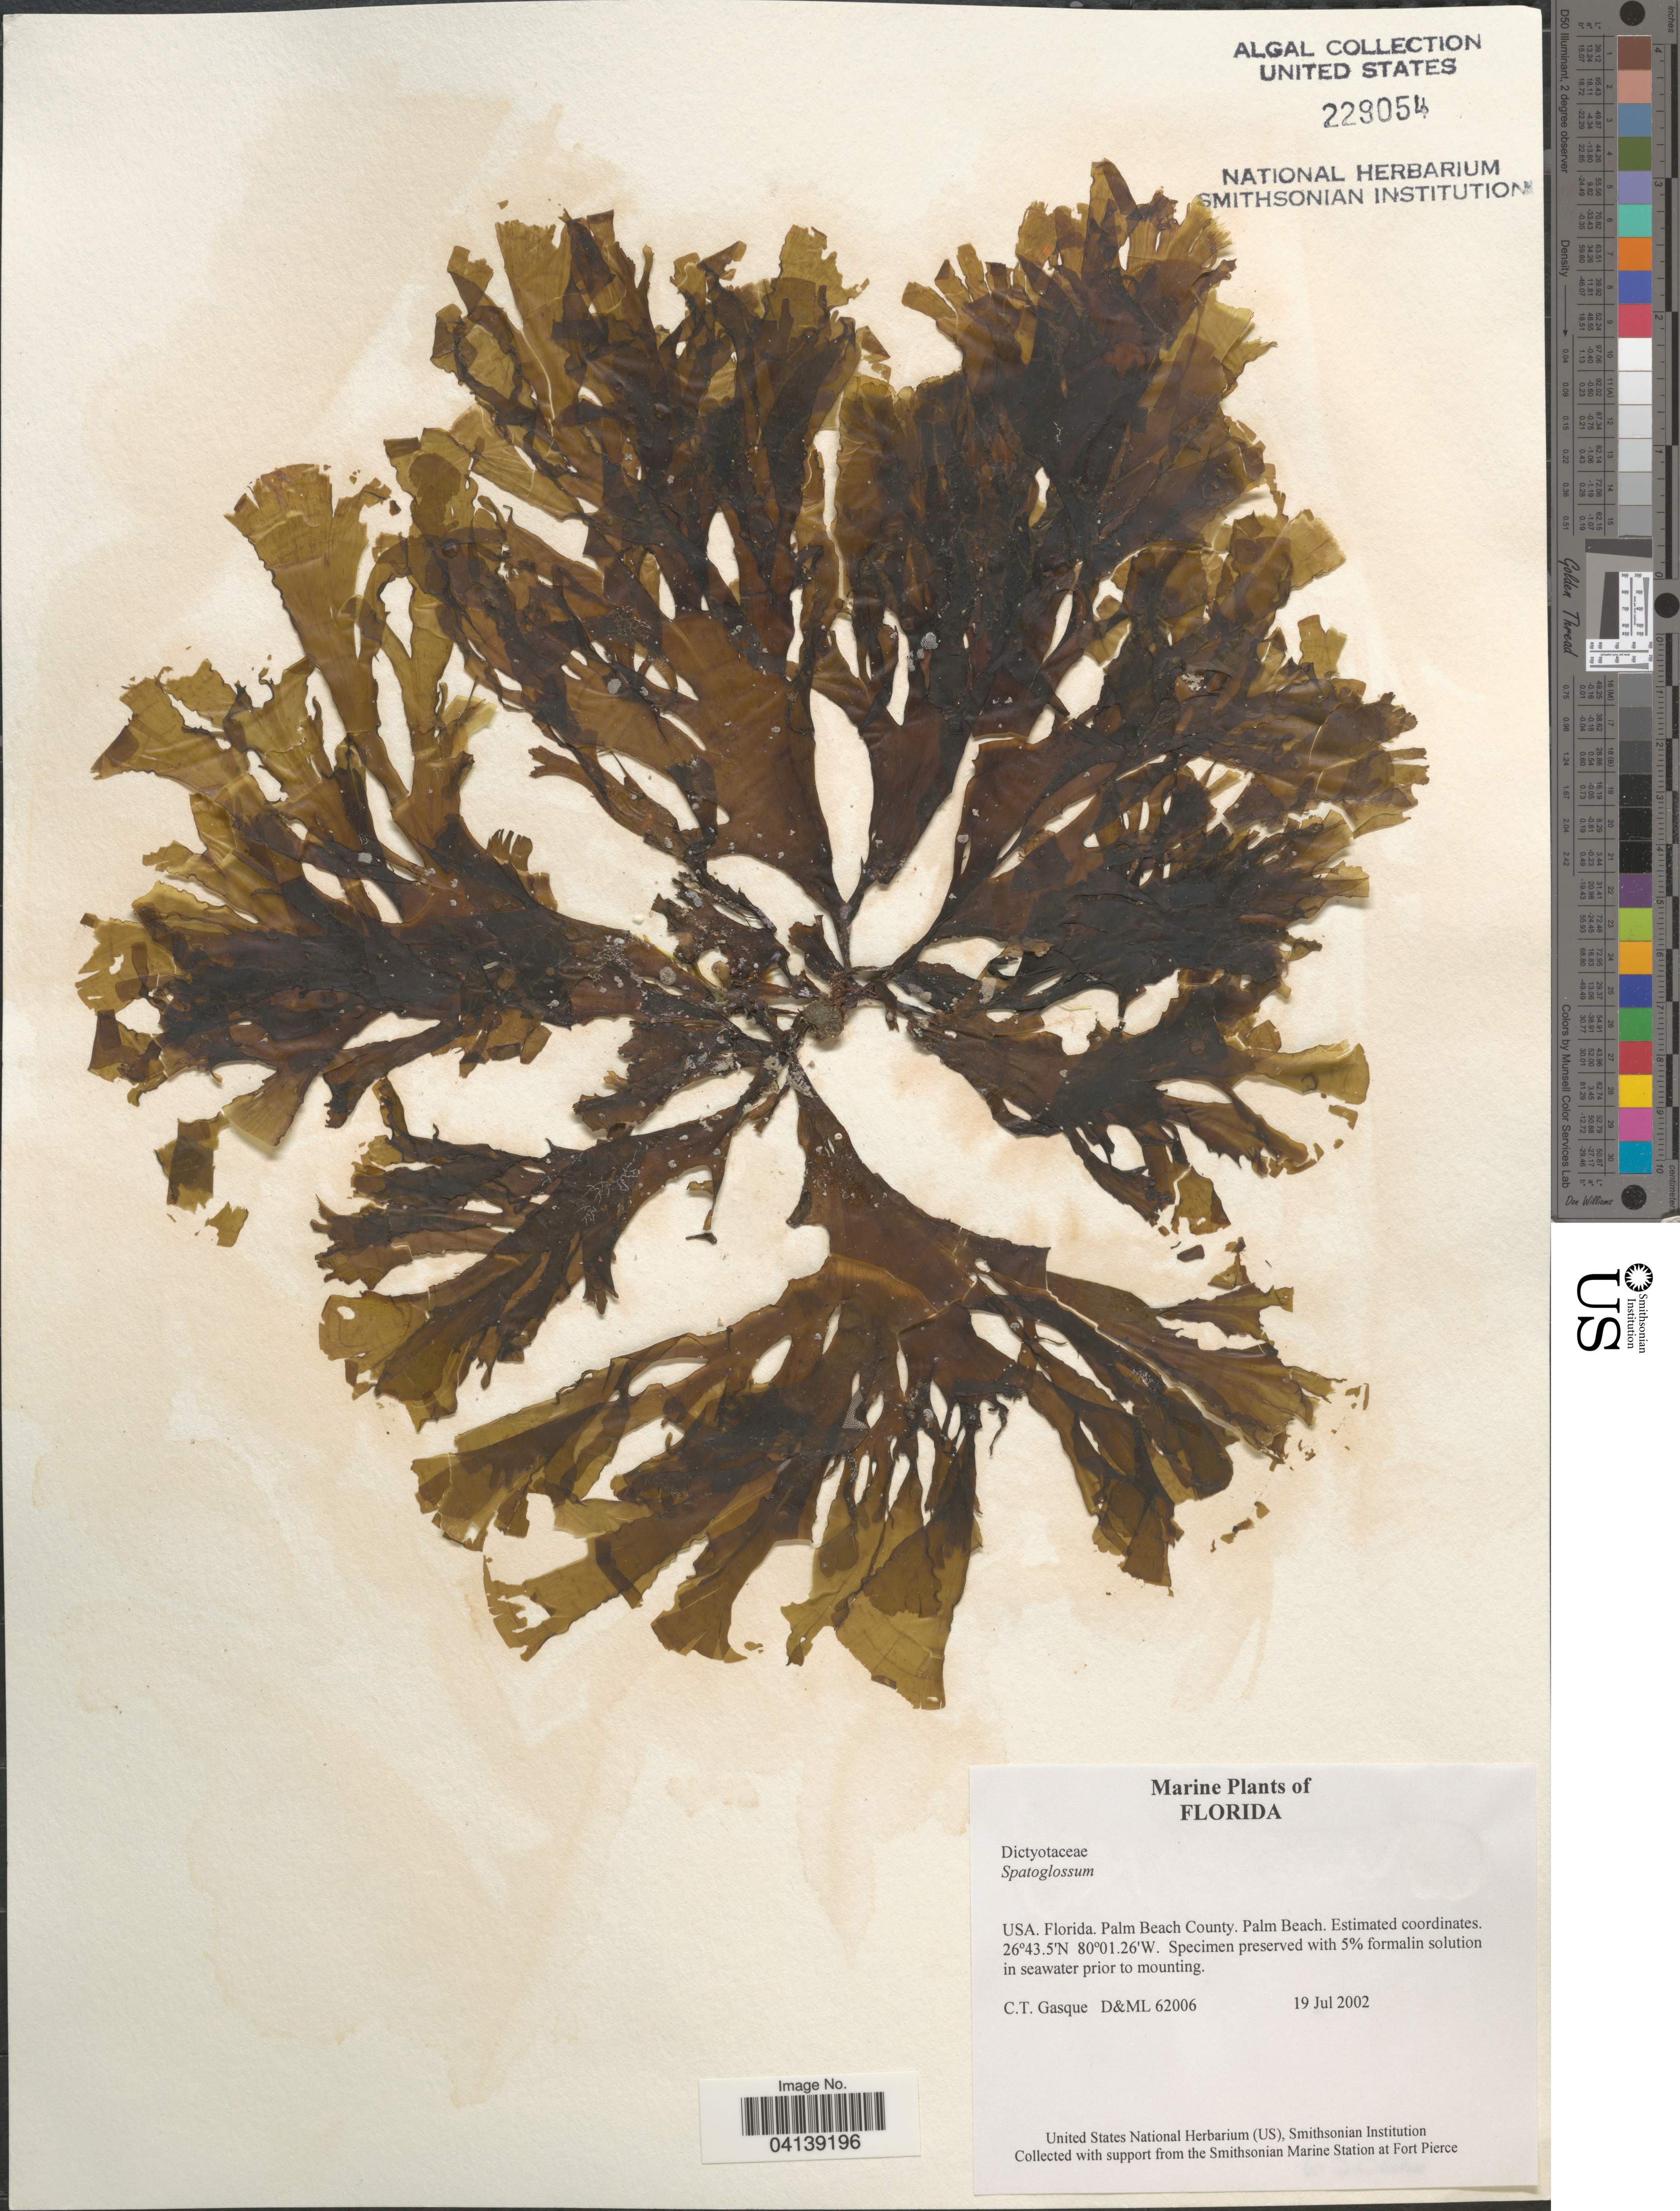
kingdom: Chromista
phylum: Ochrophyta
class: Phaeophyceae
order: Dictyotales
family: Dictyotaceae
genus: Spatoglossum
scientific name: Spatoglossum sp.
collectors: C. Gasque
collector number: D&ML62006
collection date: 2002-07-19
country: United States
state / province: Florida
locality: Palm Beach County. Palm Beach.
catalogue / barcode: US 229054